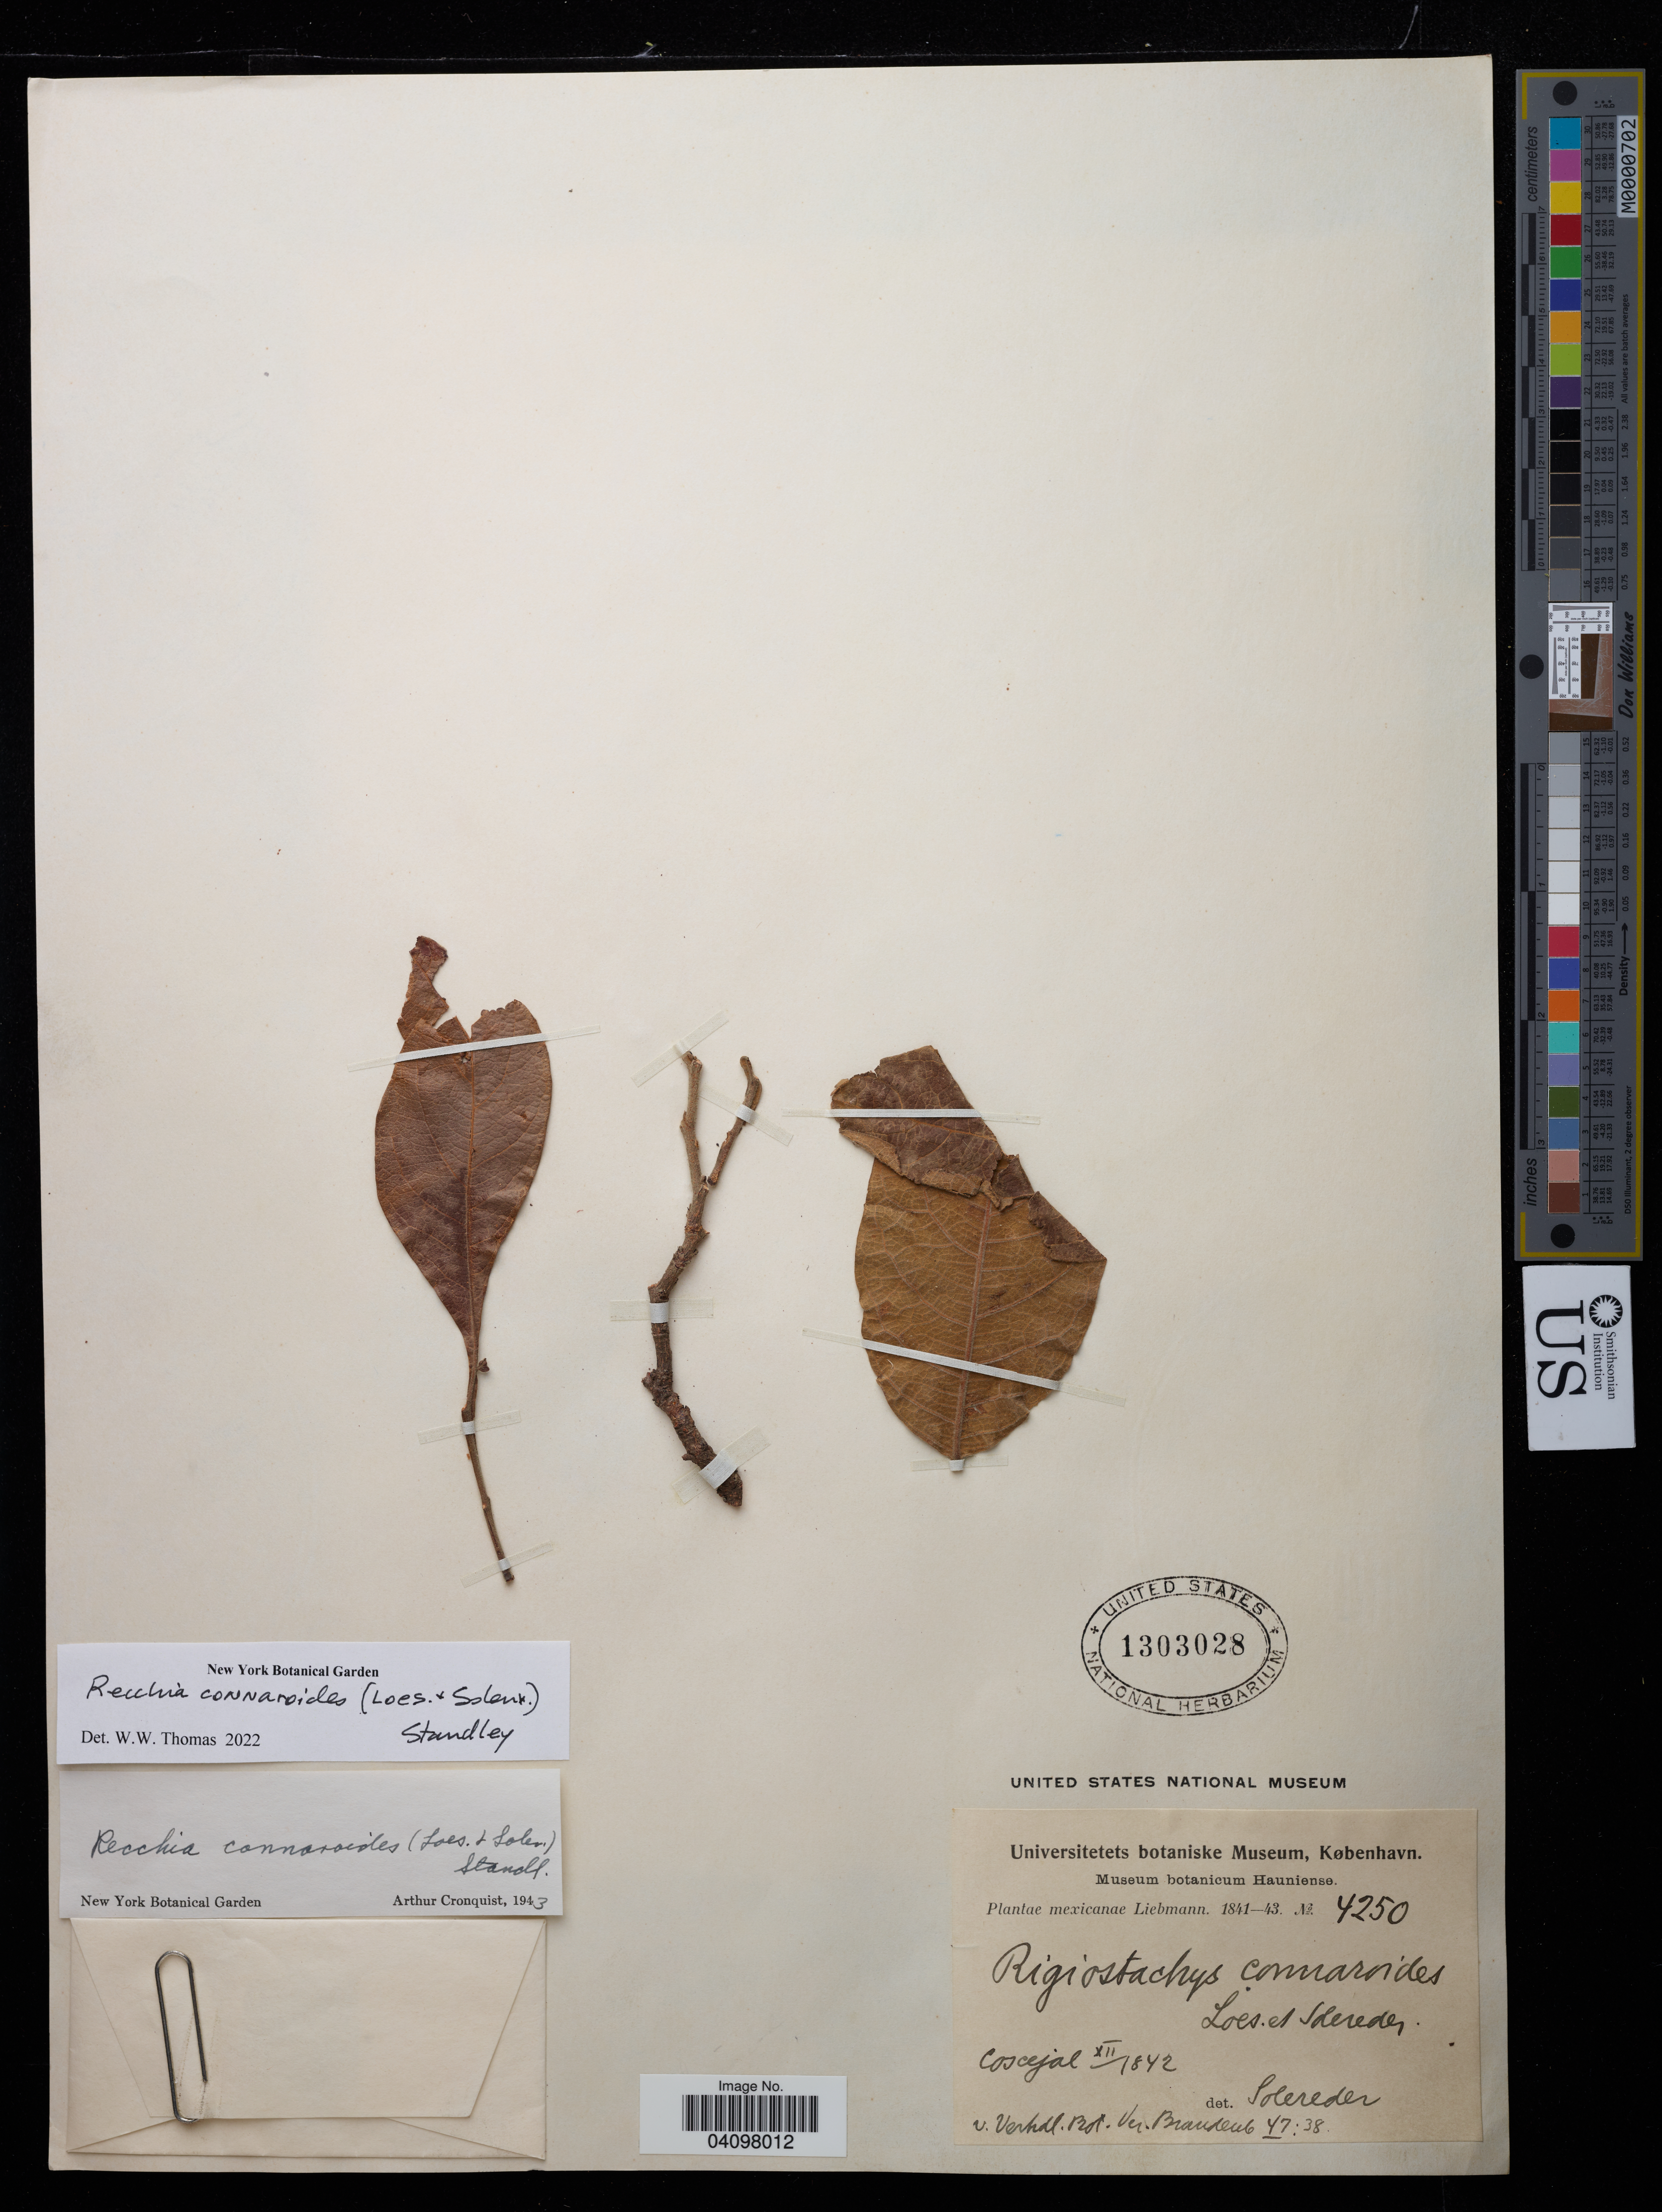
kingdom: Plantae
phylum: Tracheophyta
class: Magnoliopsida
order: Fabales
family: Surianaceae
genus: Recchia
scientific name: Recchia connaroides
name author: (Loes. & Soler.) Standl.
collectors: Liebmann, --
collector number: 4250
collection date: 1842-12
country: Mexico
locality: Mexicanae.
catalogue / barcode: US 1303028